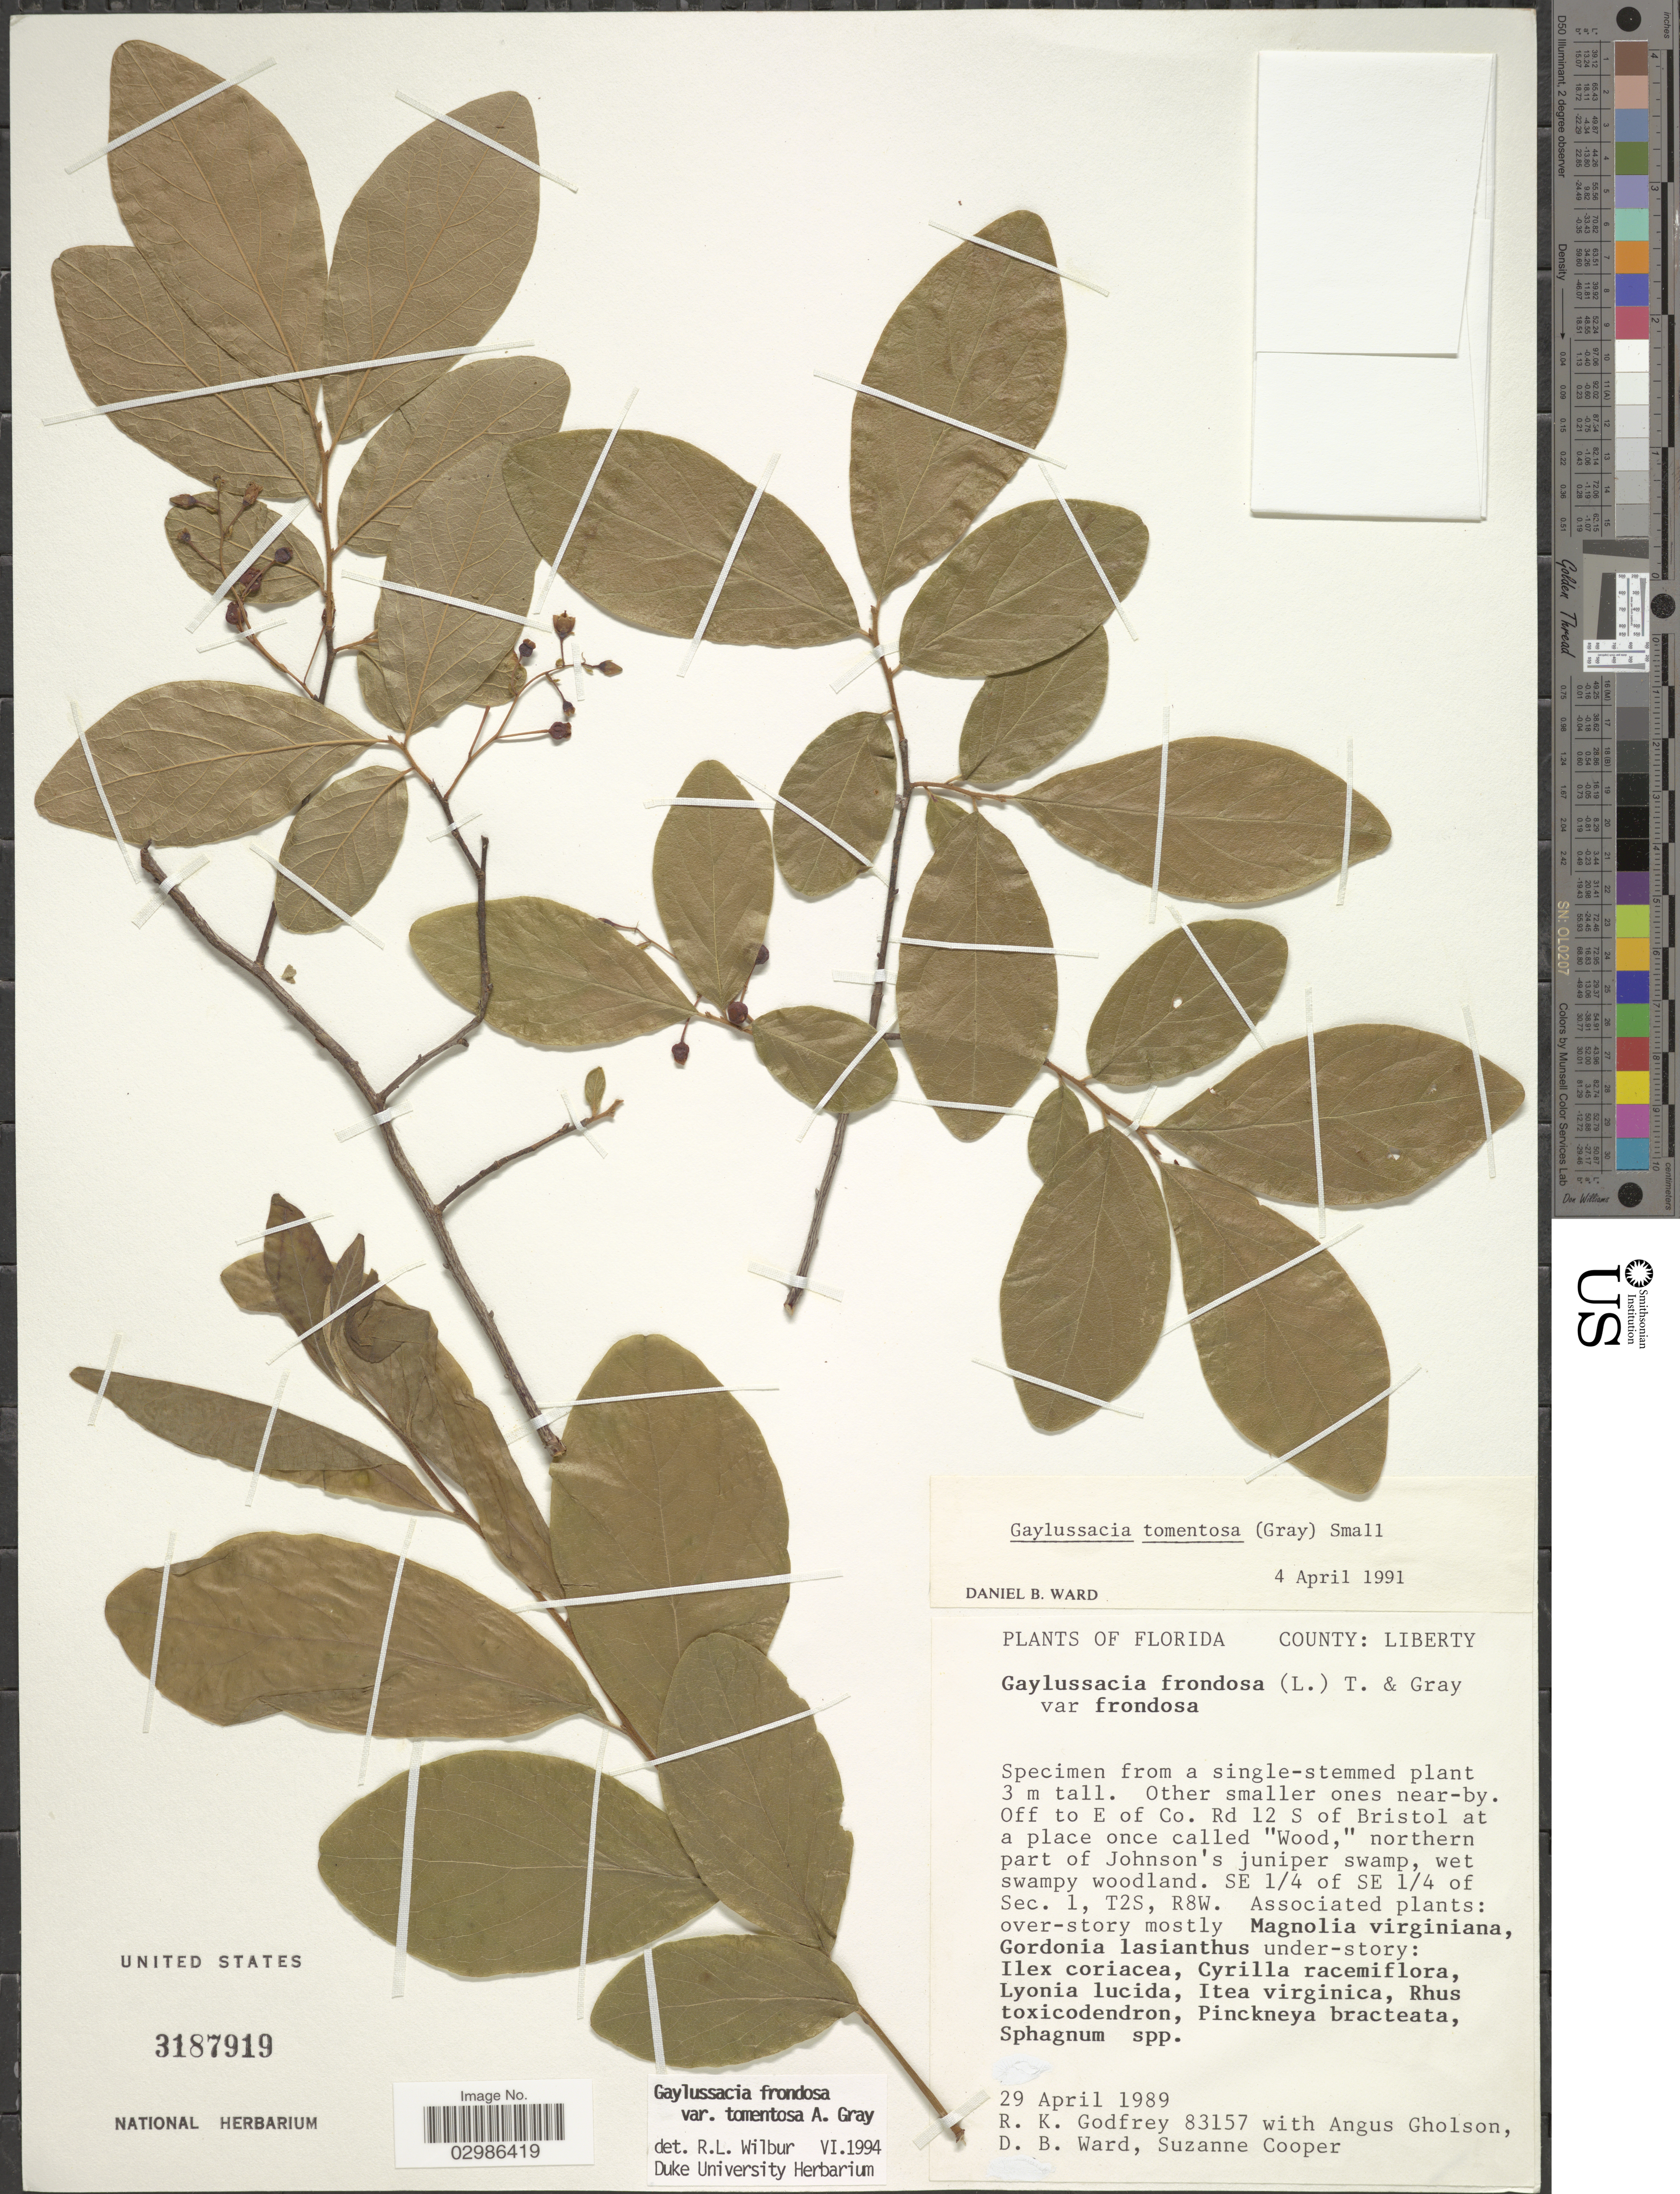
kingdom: Plantae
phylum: Tracheophyta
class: Magnoliopsida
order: Ericales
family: Ericaceae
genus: Gaylussacia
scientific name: Gaylussacia frondosa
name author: (L.) Torr. & A. Gray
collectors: R. K. Godfrey, A. Gholson, D. B. Ward & S. Cooper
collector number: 83157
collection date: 1989-04-29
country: United States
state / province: Florida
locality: County: Liberty. Off to E of Co. Rd 12 S of Bristol at a place once called "Wood," northern part of Johnson's juniper swamp. SE ¼ of SE ¼ of Sec. 1, T2S, R8W.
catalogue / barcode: US 3187919